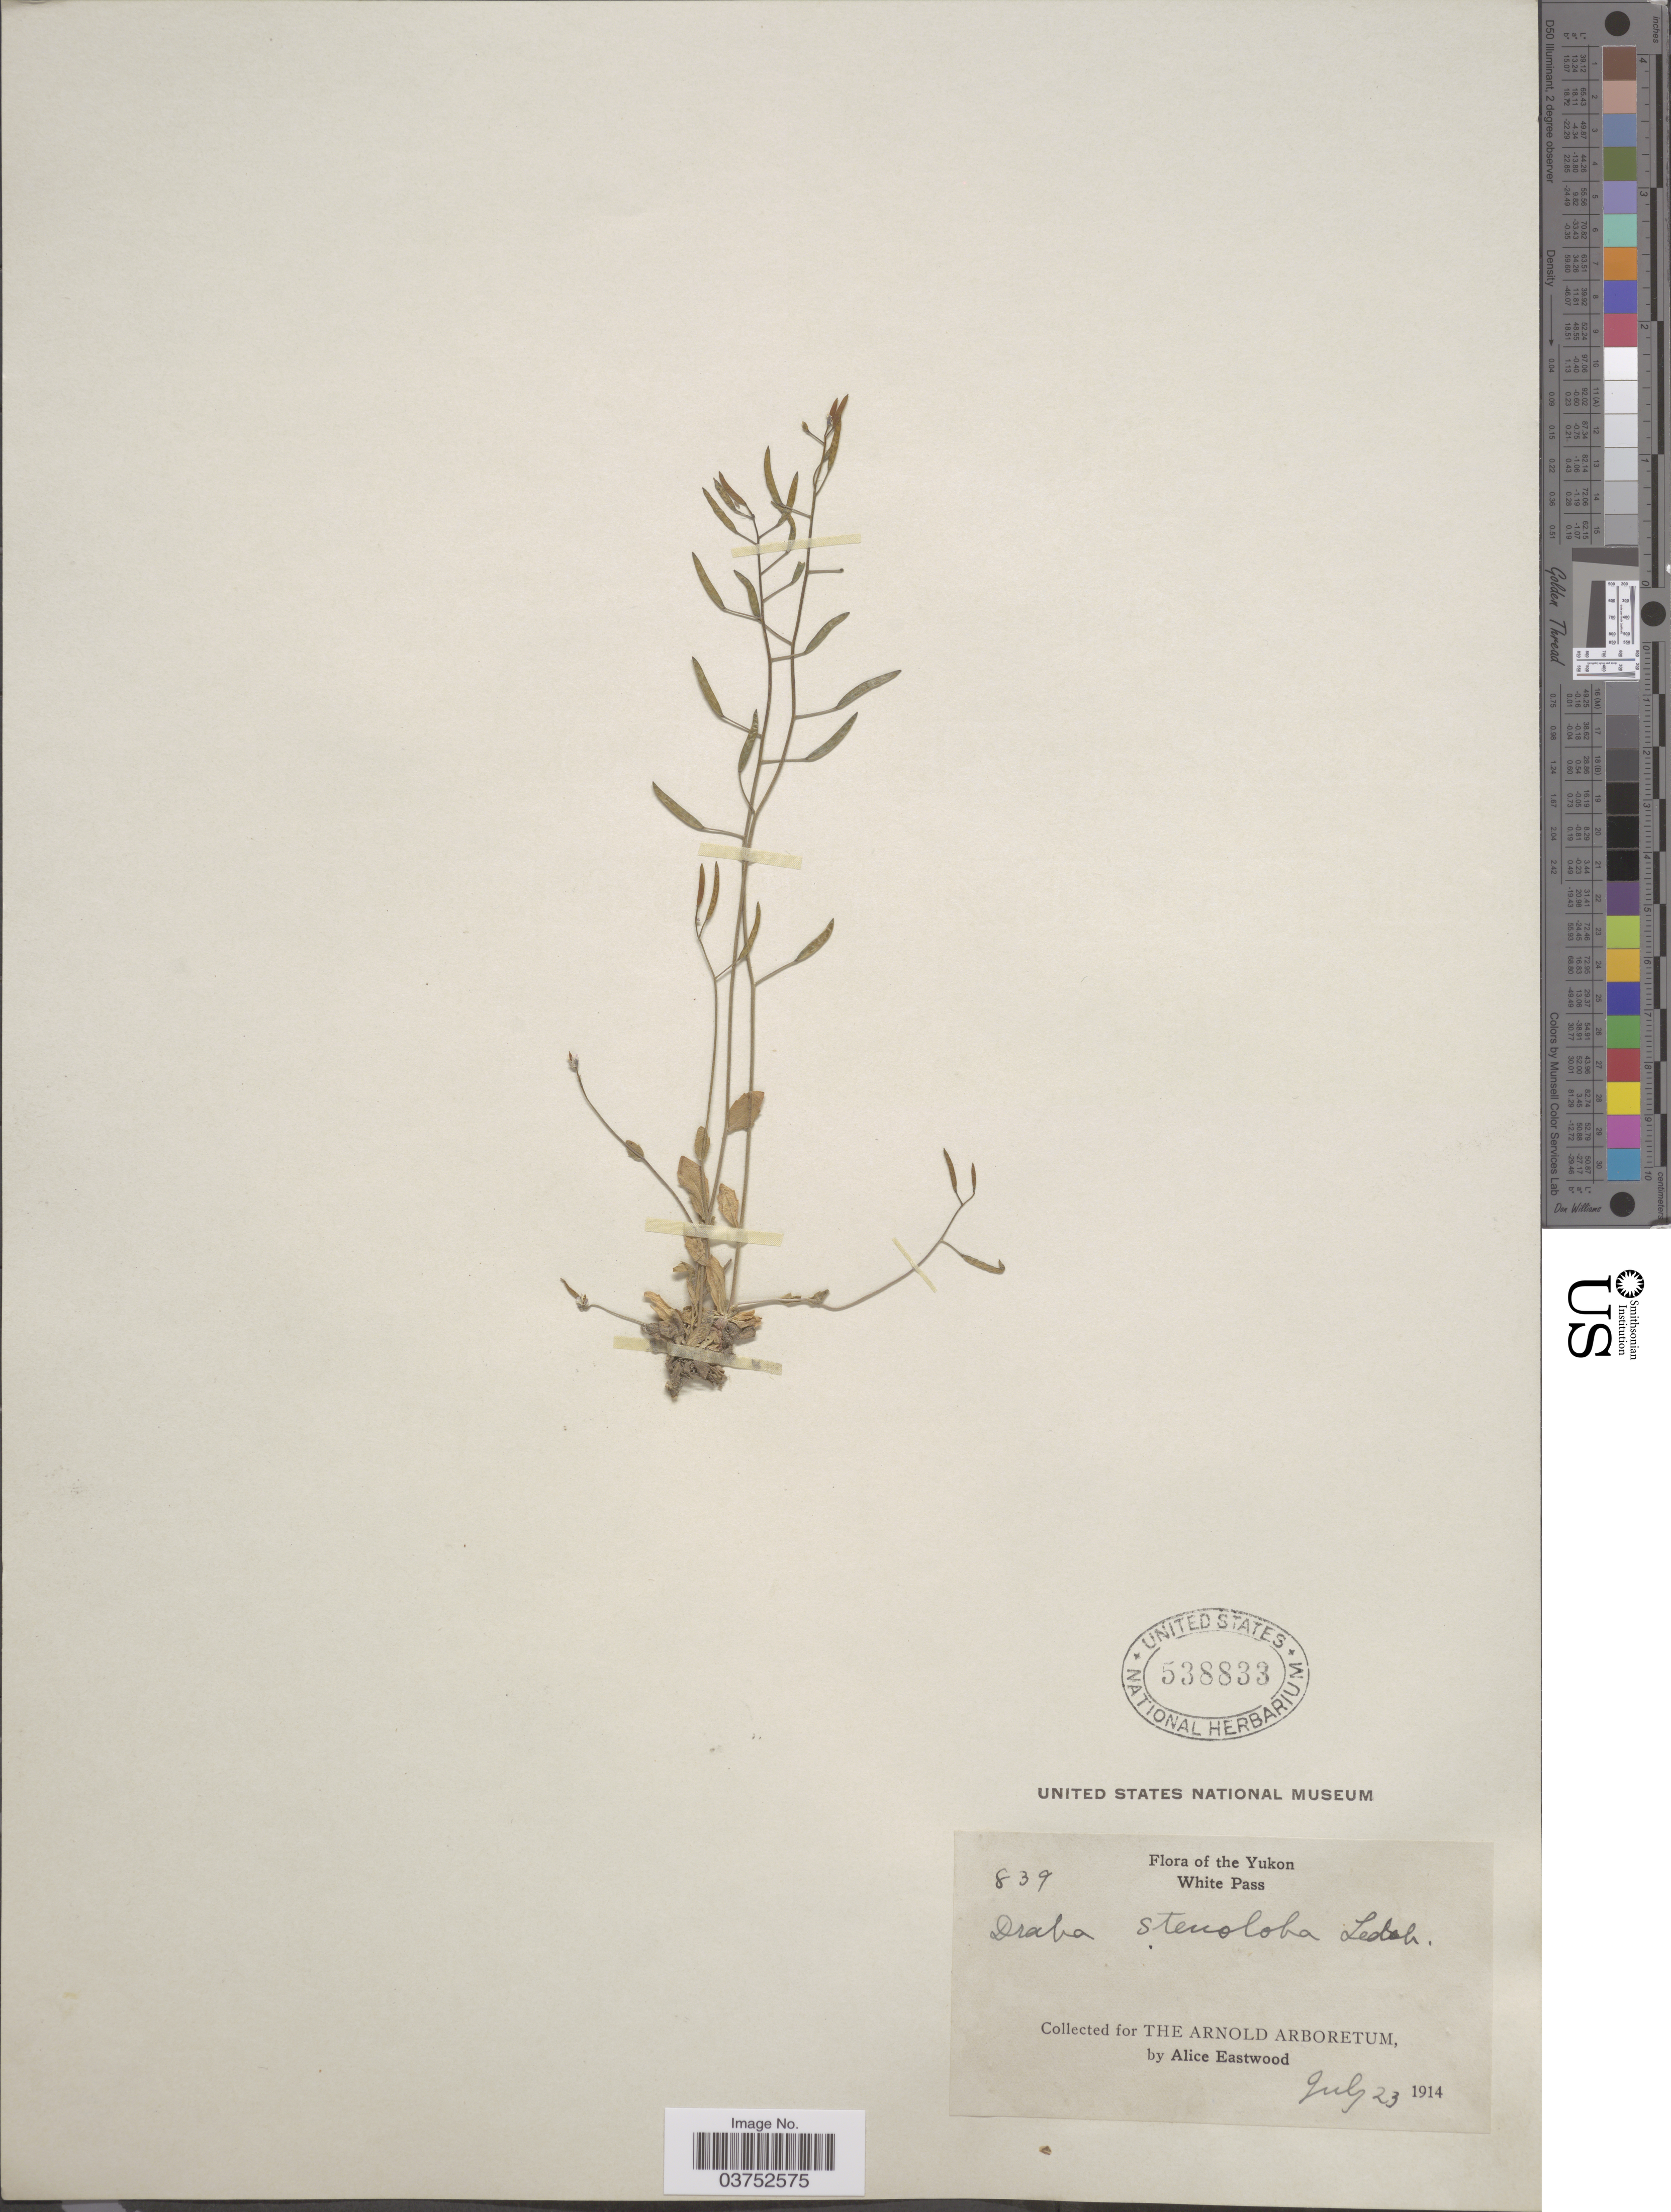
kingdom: Plantae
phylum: Tracheophyta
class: Magnoliopsida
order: Brassicales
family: Brassicaceae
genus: Draba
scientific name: Draba stenoloba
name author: Ledeb.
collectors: A. Eastwood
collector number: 839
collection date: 1914-07-23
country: Canada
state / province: Yukon Territory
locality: White Pass.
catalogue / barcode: US 538833